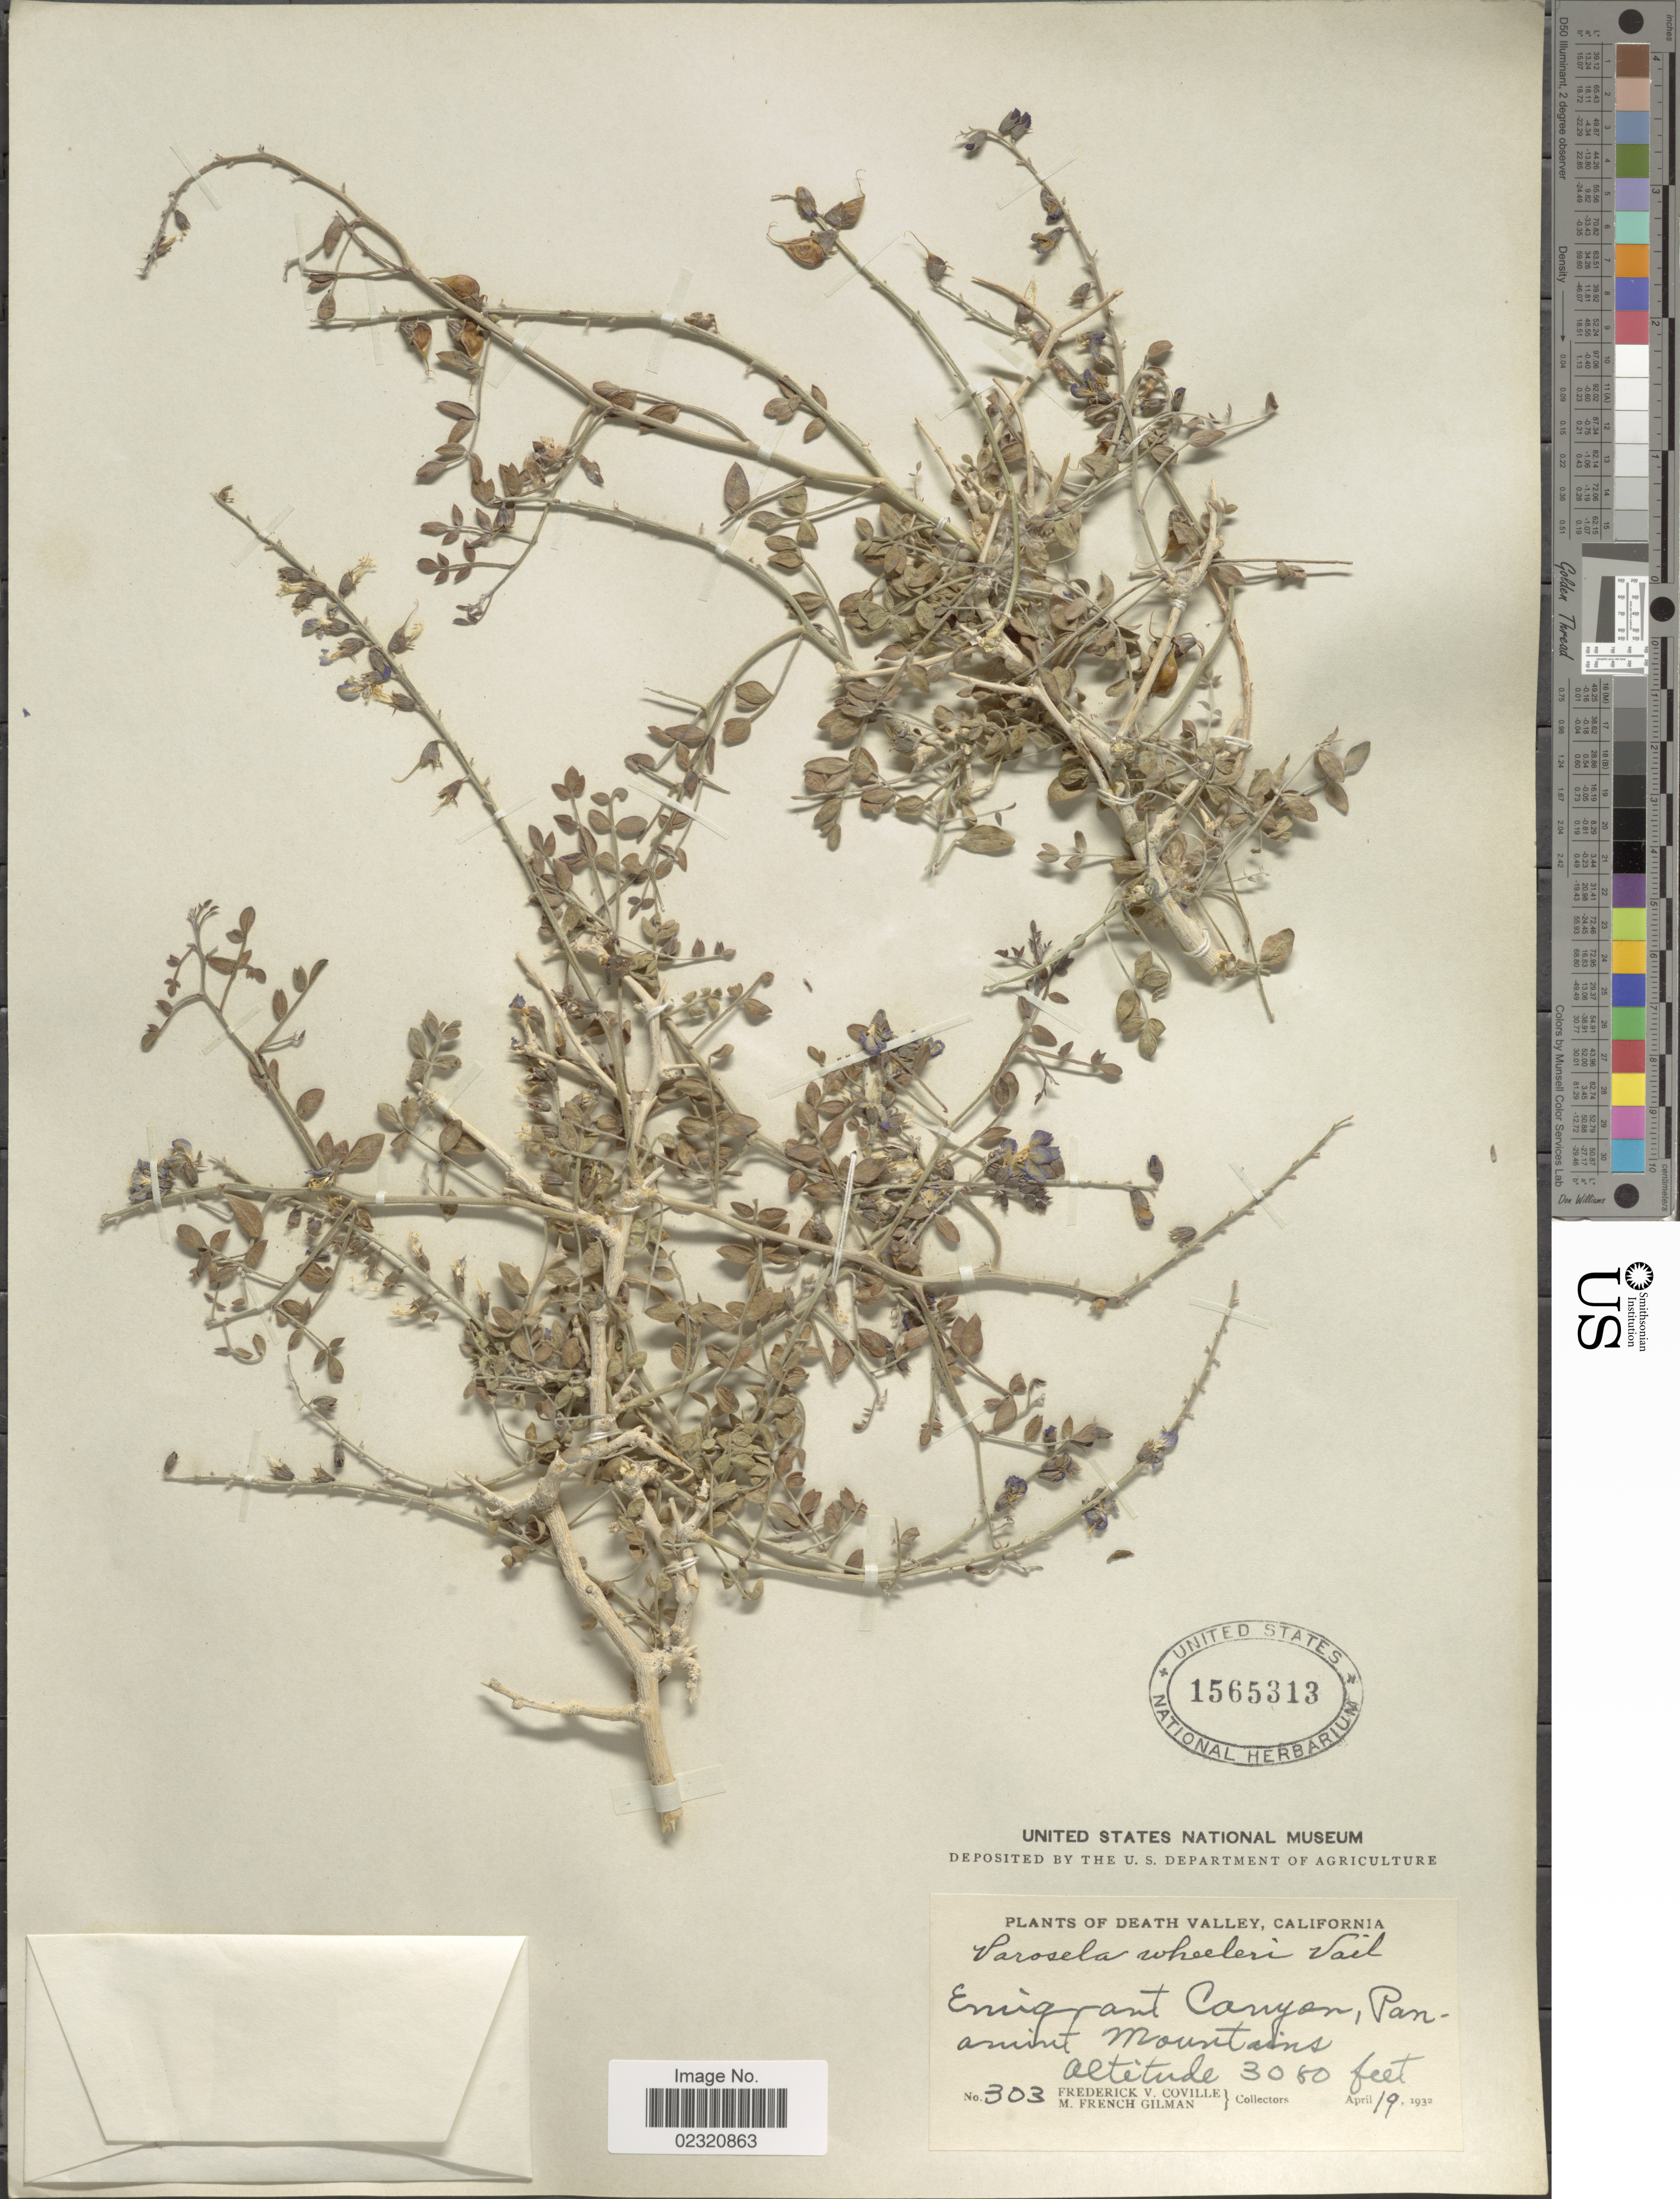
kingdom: Plantae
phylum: Tracheophyta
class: Magnoliopsida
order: Fabales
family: Fabaceae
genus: Psorothamnus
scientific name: Psorothamnus arborescens var. minutifolius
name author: (Parish) Barneby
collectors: F. V. Coville & M. F. Gilman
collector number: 303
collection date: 1932-04-19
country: United States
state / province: California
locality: Death Valley, Emigrant Canyon, Panamint Mountains.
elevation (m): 939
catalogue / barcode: US 1565313